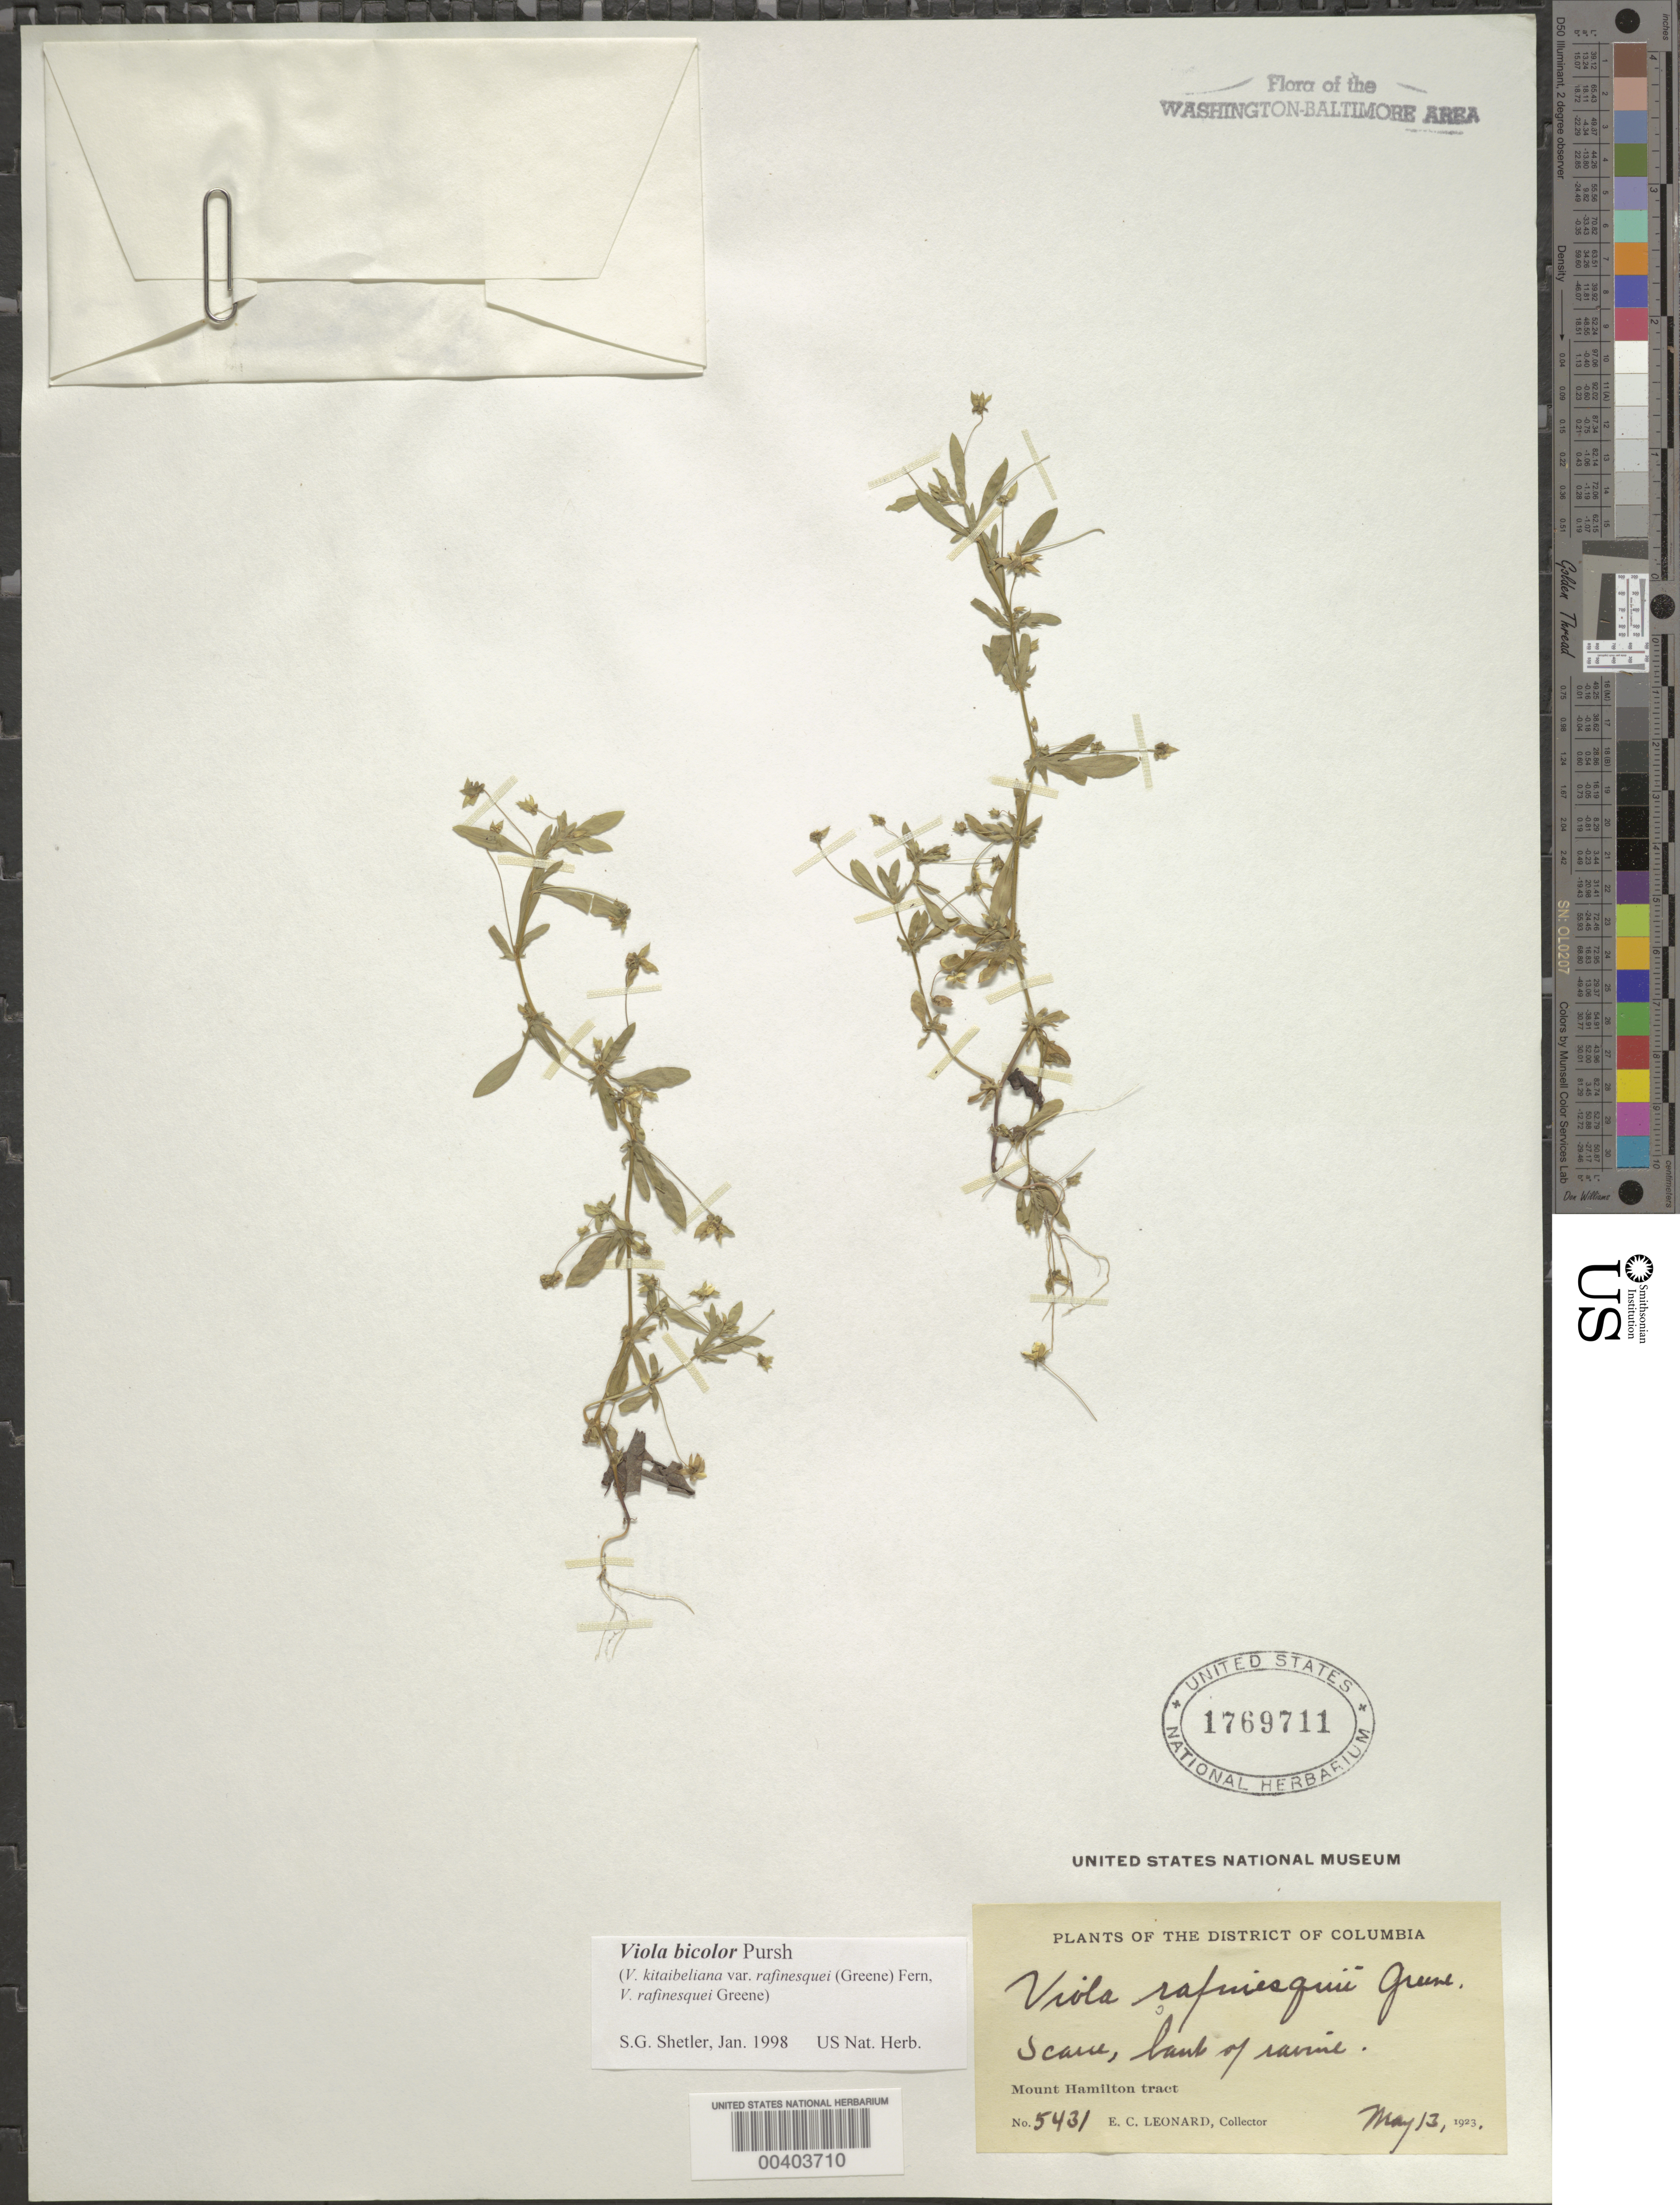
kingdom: Plantae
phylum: Tracheophyta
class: Magnoliopsida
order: Malpighiales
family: Violaceae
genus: Viola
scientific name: Viola bicolor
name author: Pursh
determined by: Shetler, Stanwyn G., (US), NMNH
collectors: E. C. Leonard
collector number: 5431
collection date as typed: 13 May 1923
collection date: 1923-05-13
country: United States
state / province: District of Columbia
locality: Mount Hamilton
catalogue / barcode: US 1769711